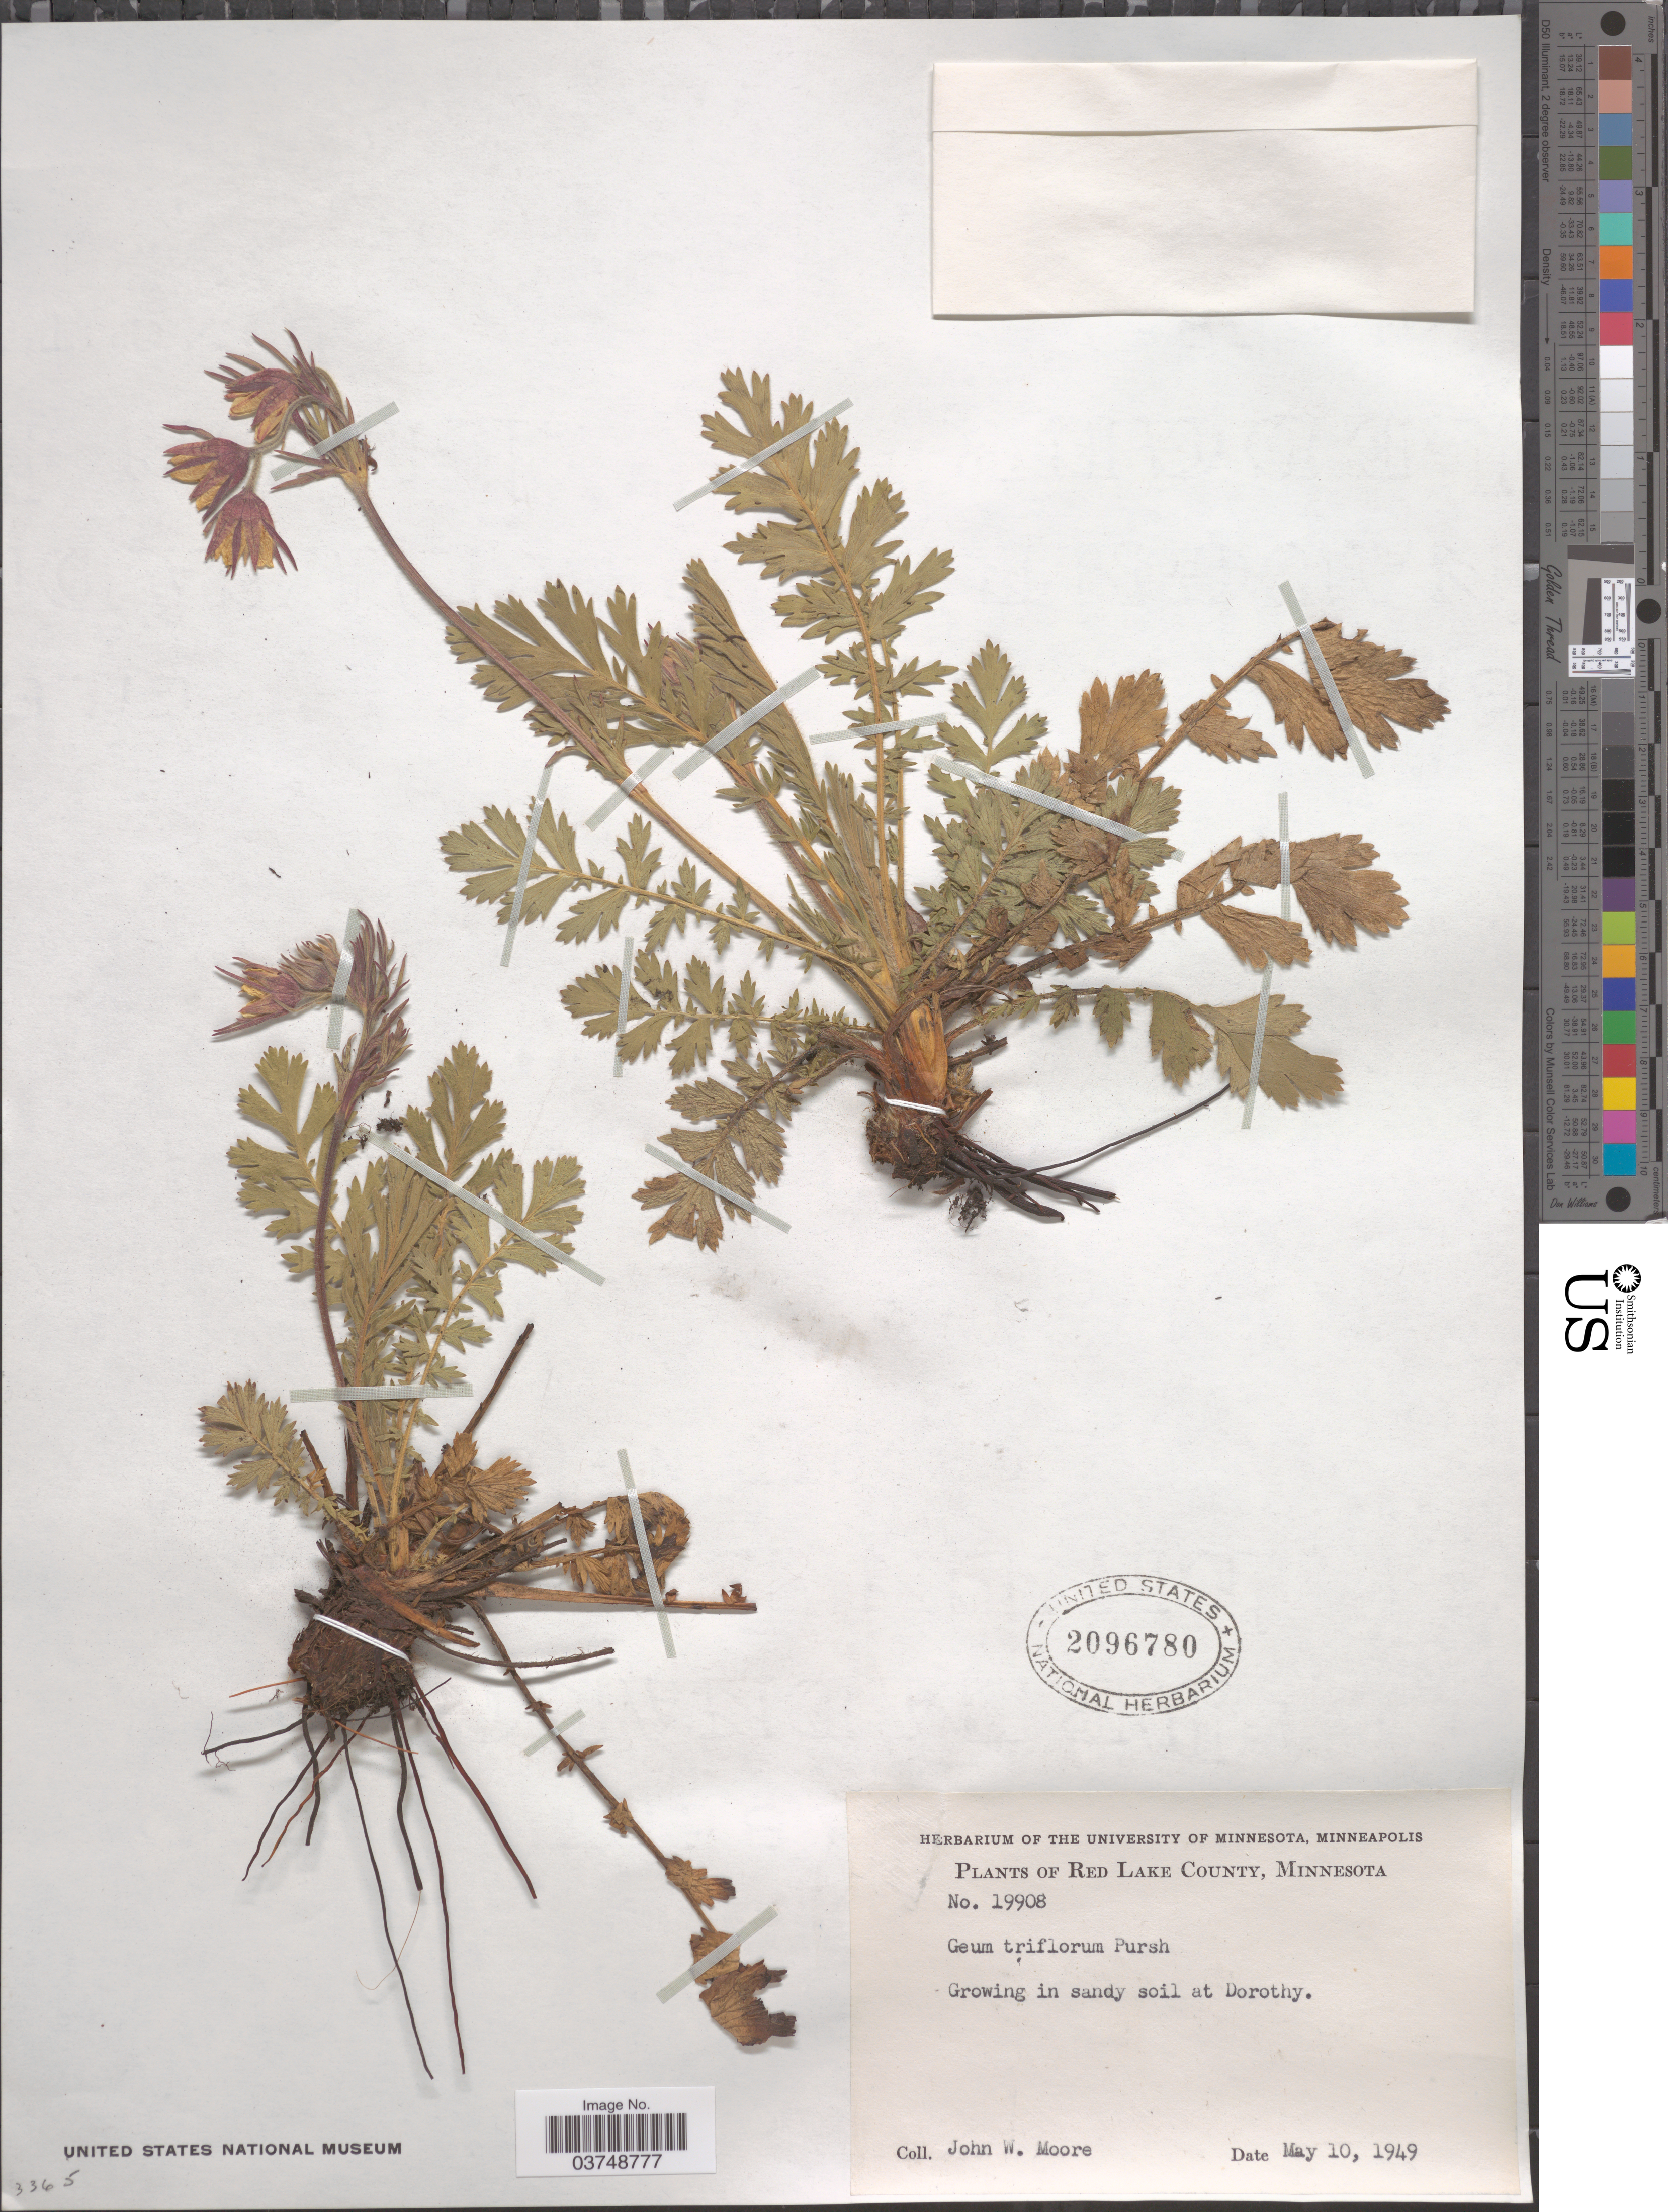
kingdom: Plantae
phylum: Tracheophyta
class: Magnoliopsida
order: Rosales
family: Rosaceae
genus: Geum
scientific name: Geum triflorum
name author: Pursh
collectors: J. Moore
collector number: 19908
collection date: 1949-05-10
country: United States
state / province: Minnesota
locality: Red Lake County. Growing in sandy soil at Dorothy.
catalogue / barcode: US 2096780